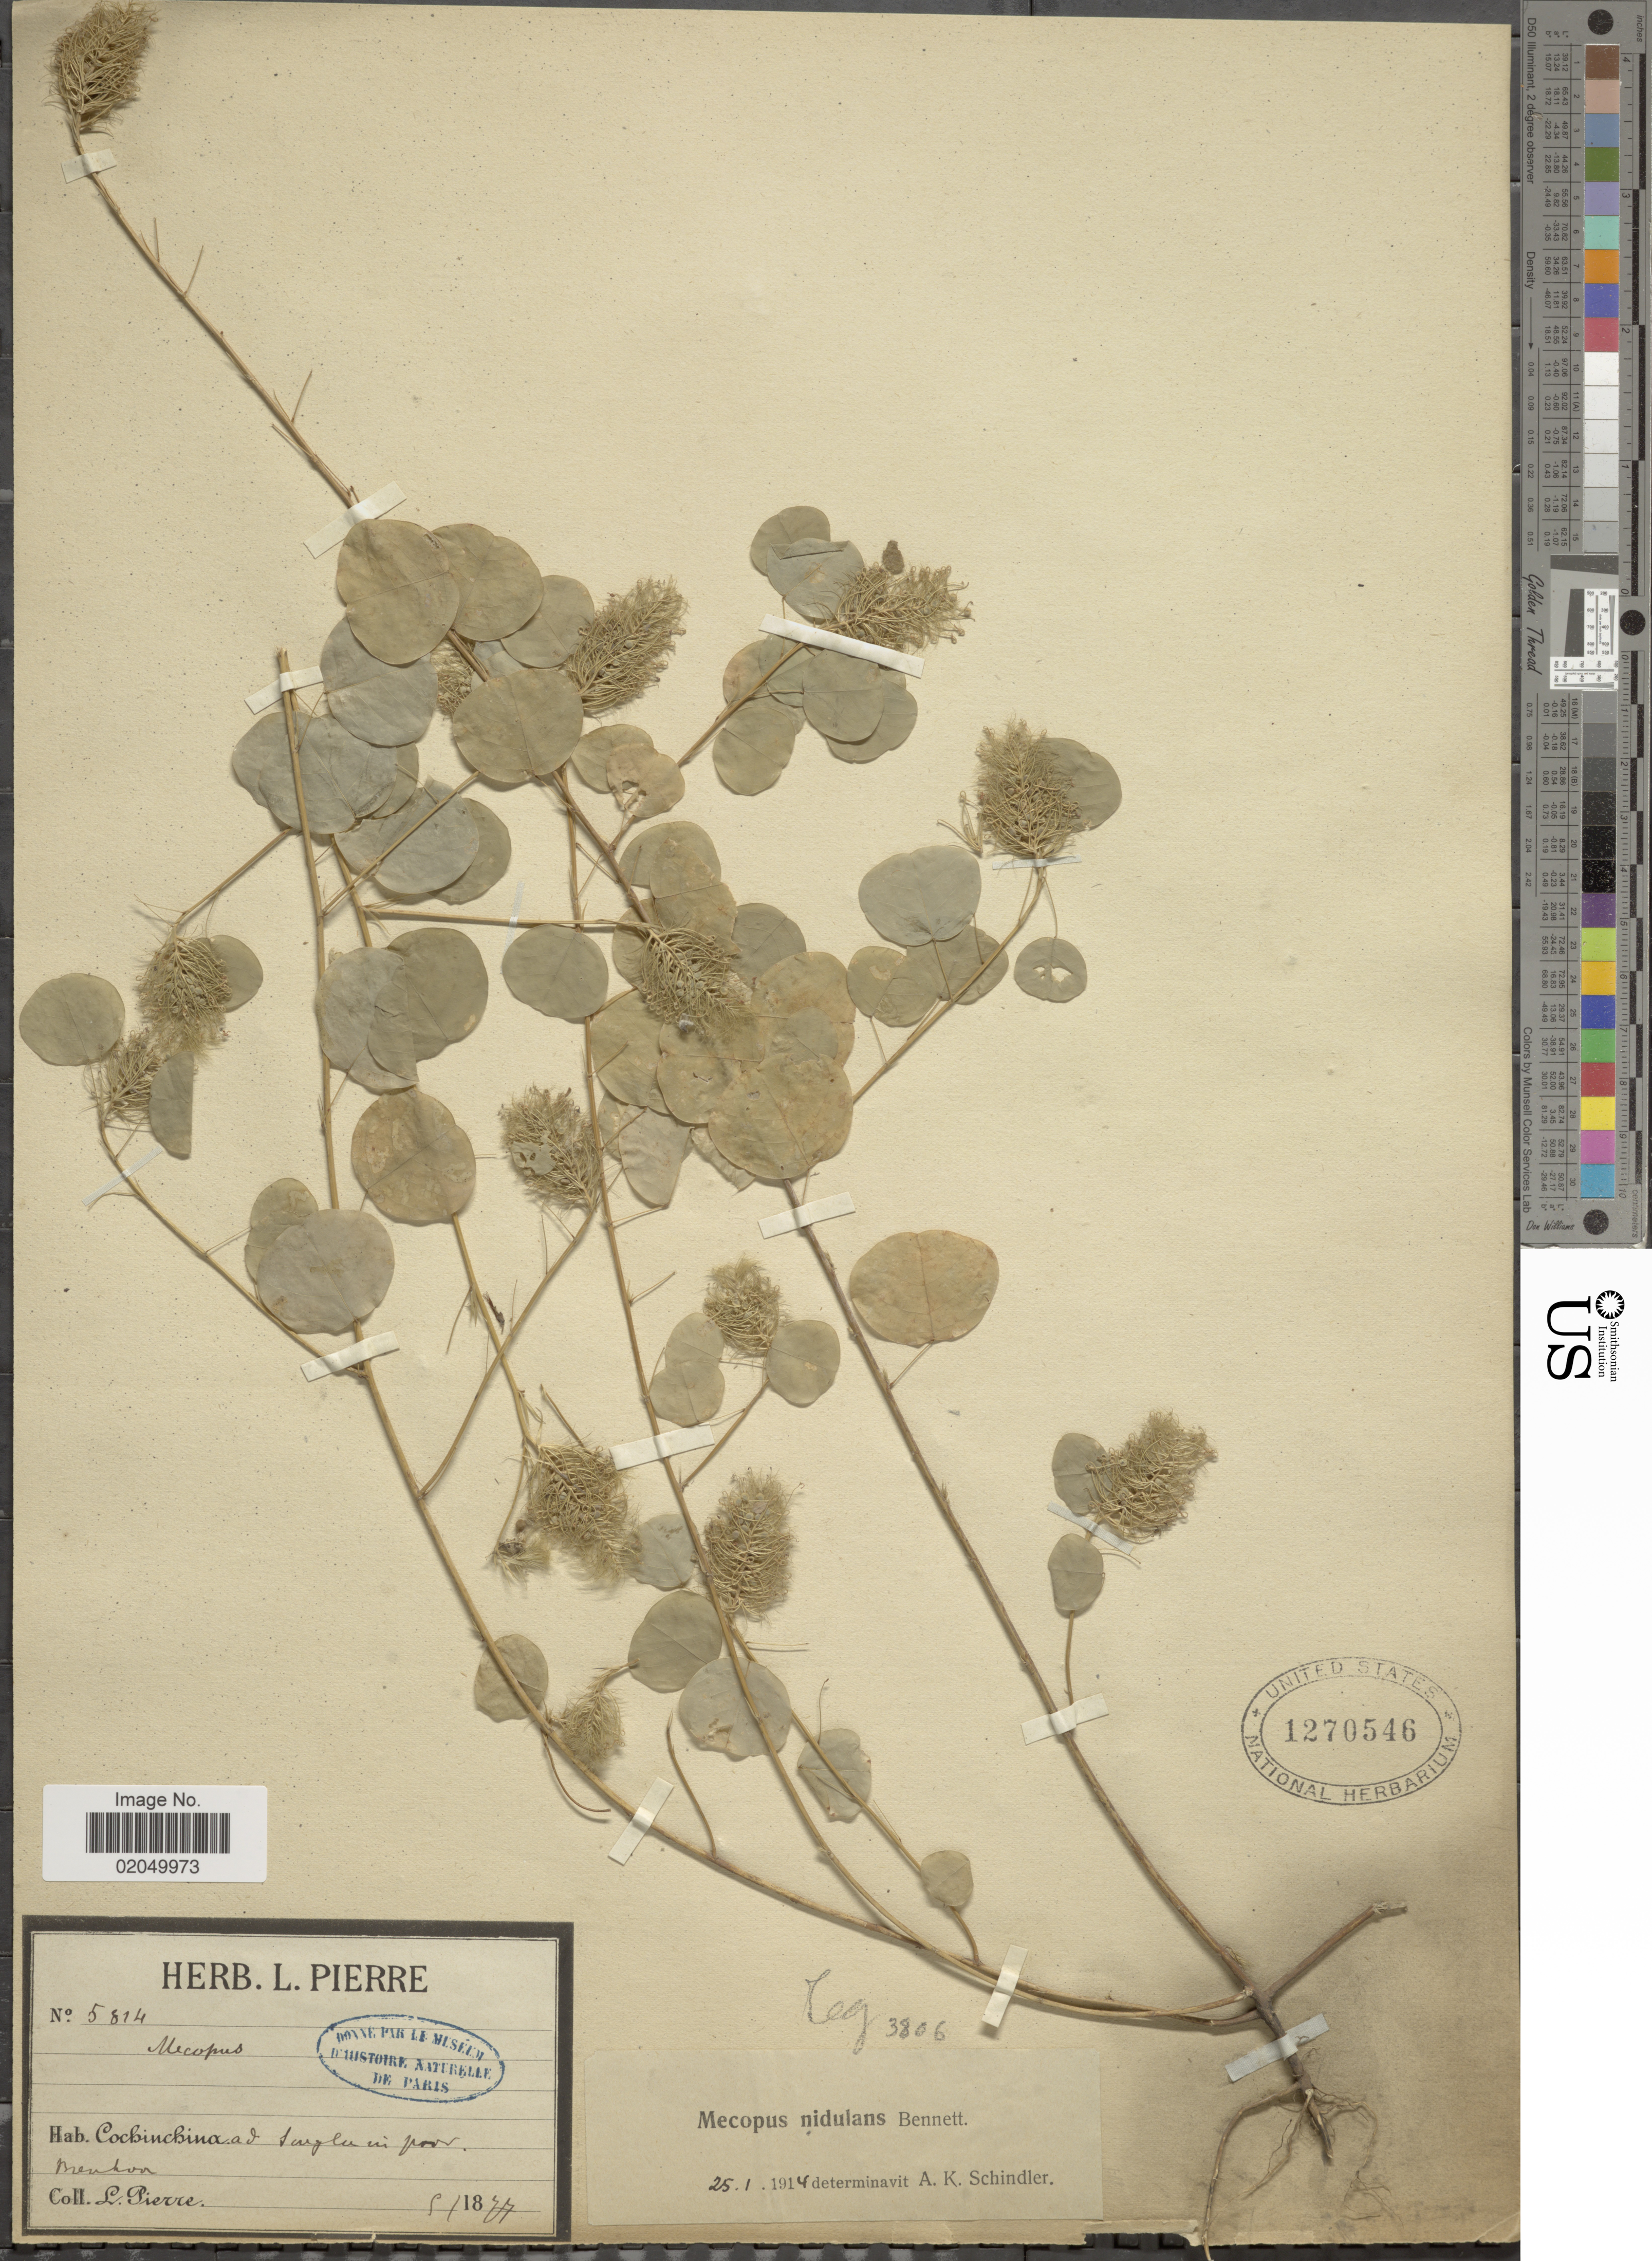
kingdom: Plantae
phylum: Tracheophyta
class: Magnoliopsida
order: Fabales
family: Fabaceae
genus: Mecopus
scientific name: Mecopus nidulans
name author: Benn.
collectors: L. Pierre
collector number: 5814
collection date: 1877-11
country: Vietnam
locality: Cochinchina, ad Song lu in prov. Bienhoa [at Song Lu in Bien Hoa province]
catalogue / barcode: US 1270546